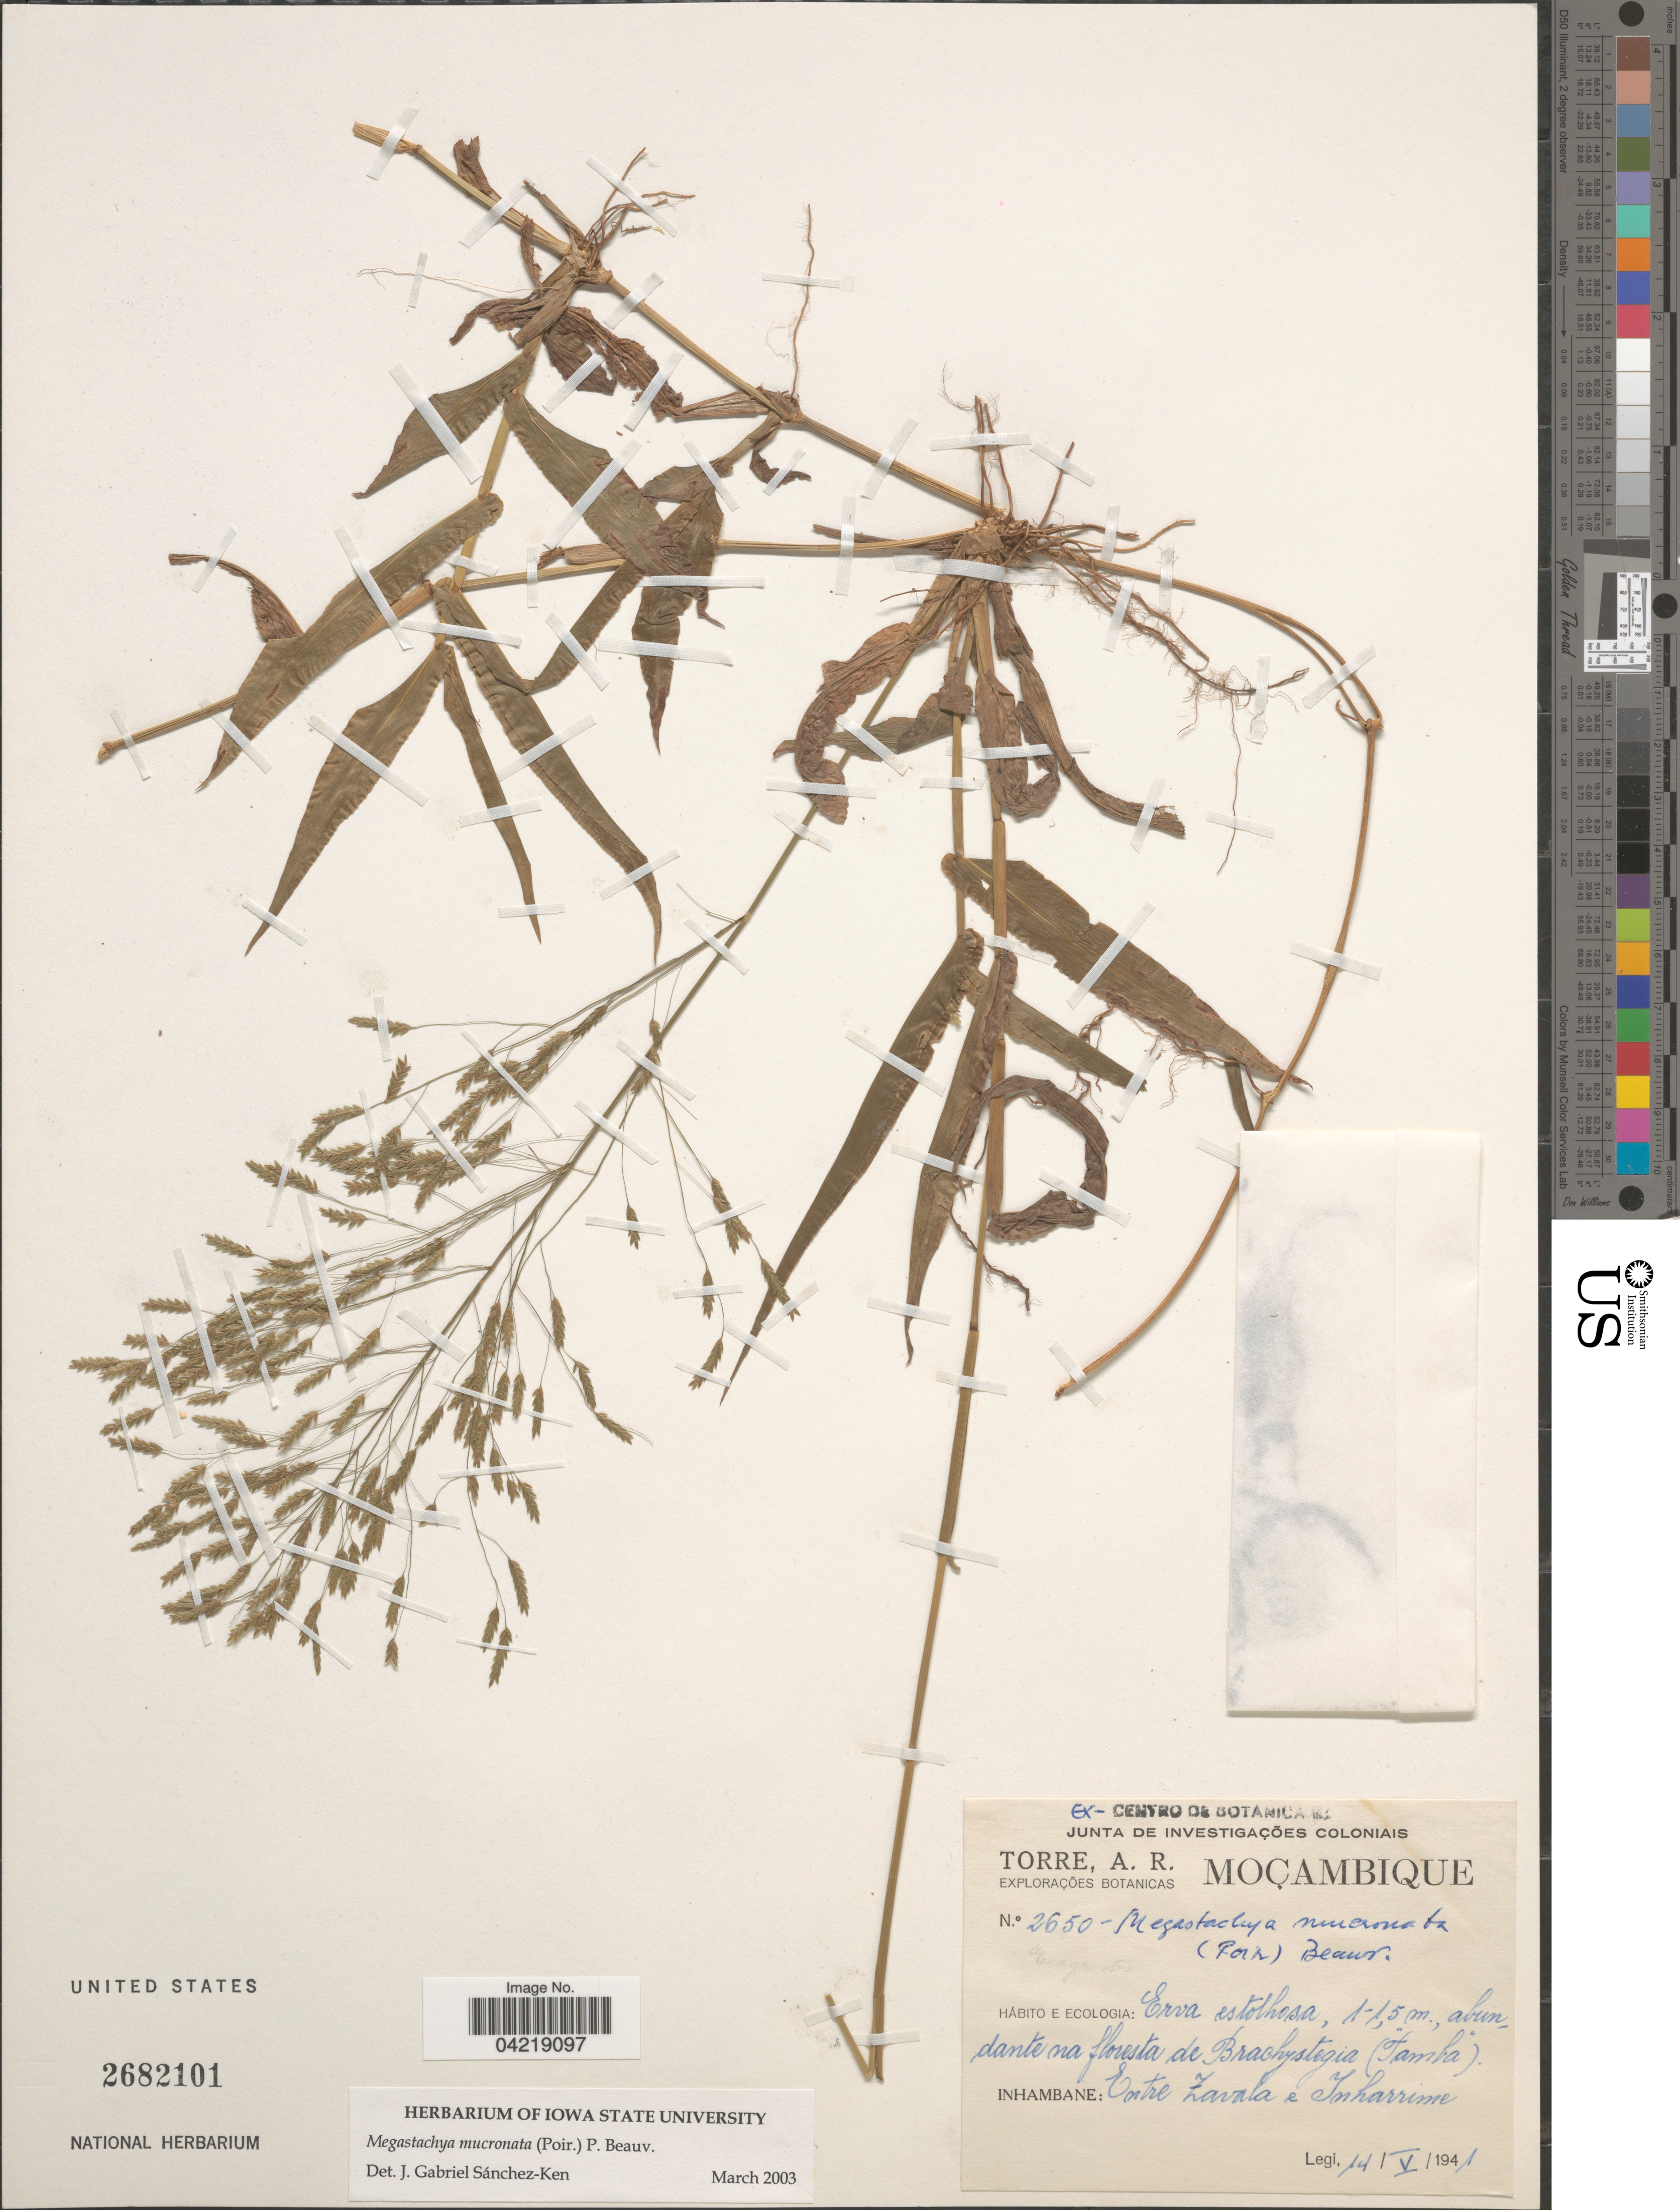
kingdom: Plantae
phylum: Tracheophyta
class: Liliopsida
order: Poales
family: Poaceae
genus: Megastachya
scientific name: Megastachya mucronata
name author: (Poir.) P. Beauv.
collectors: A. R. da Torre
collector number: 2650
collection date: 1941-05-14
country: Mozambique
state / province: Inhambane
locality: Explorações Botanicas. Entre Zavala e Inharrime.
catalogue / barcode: US 2682101